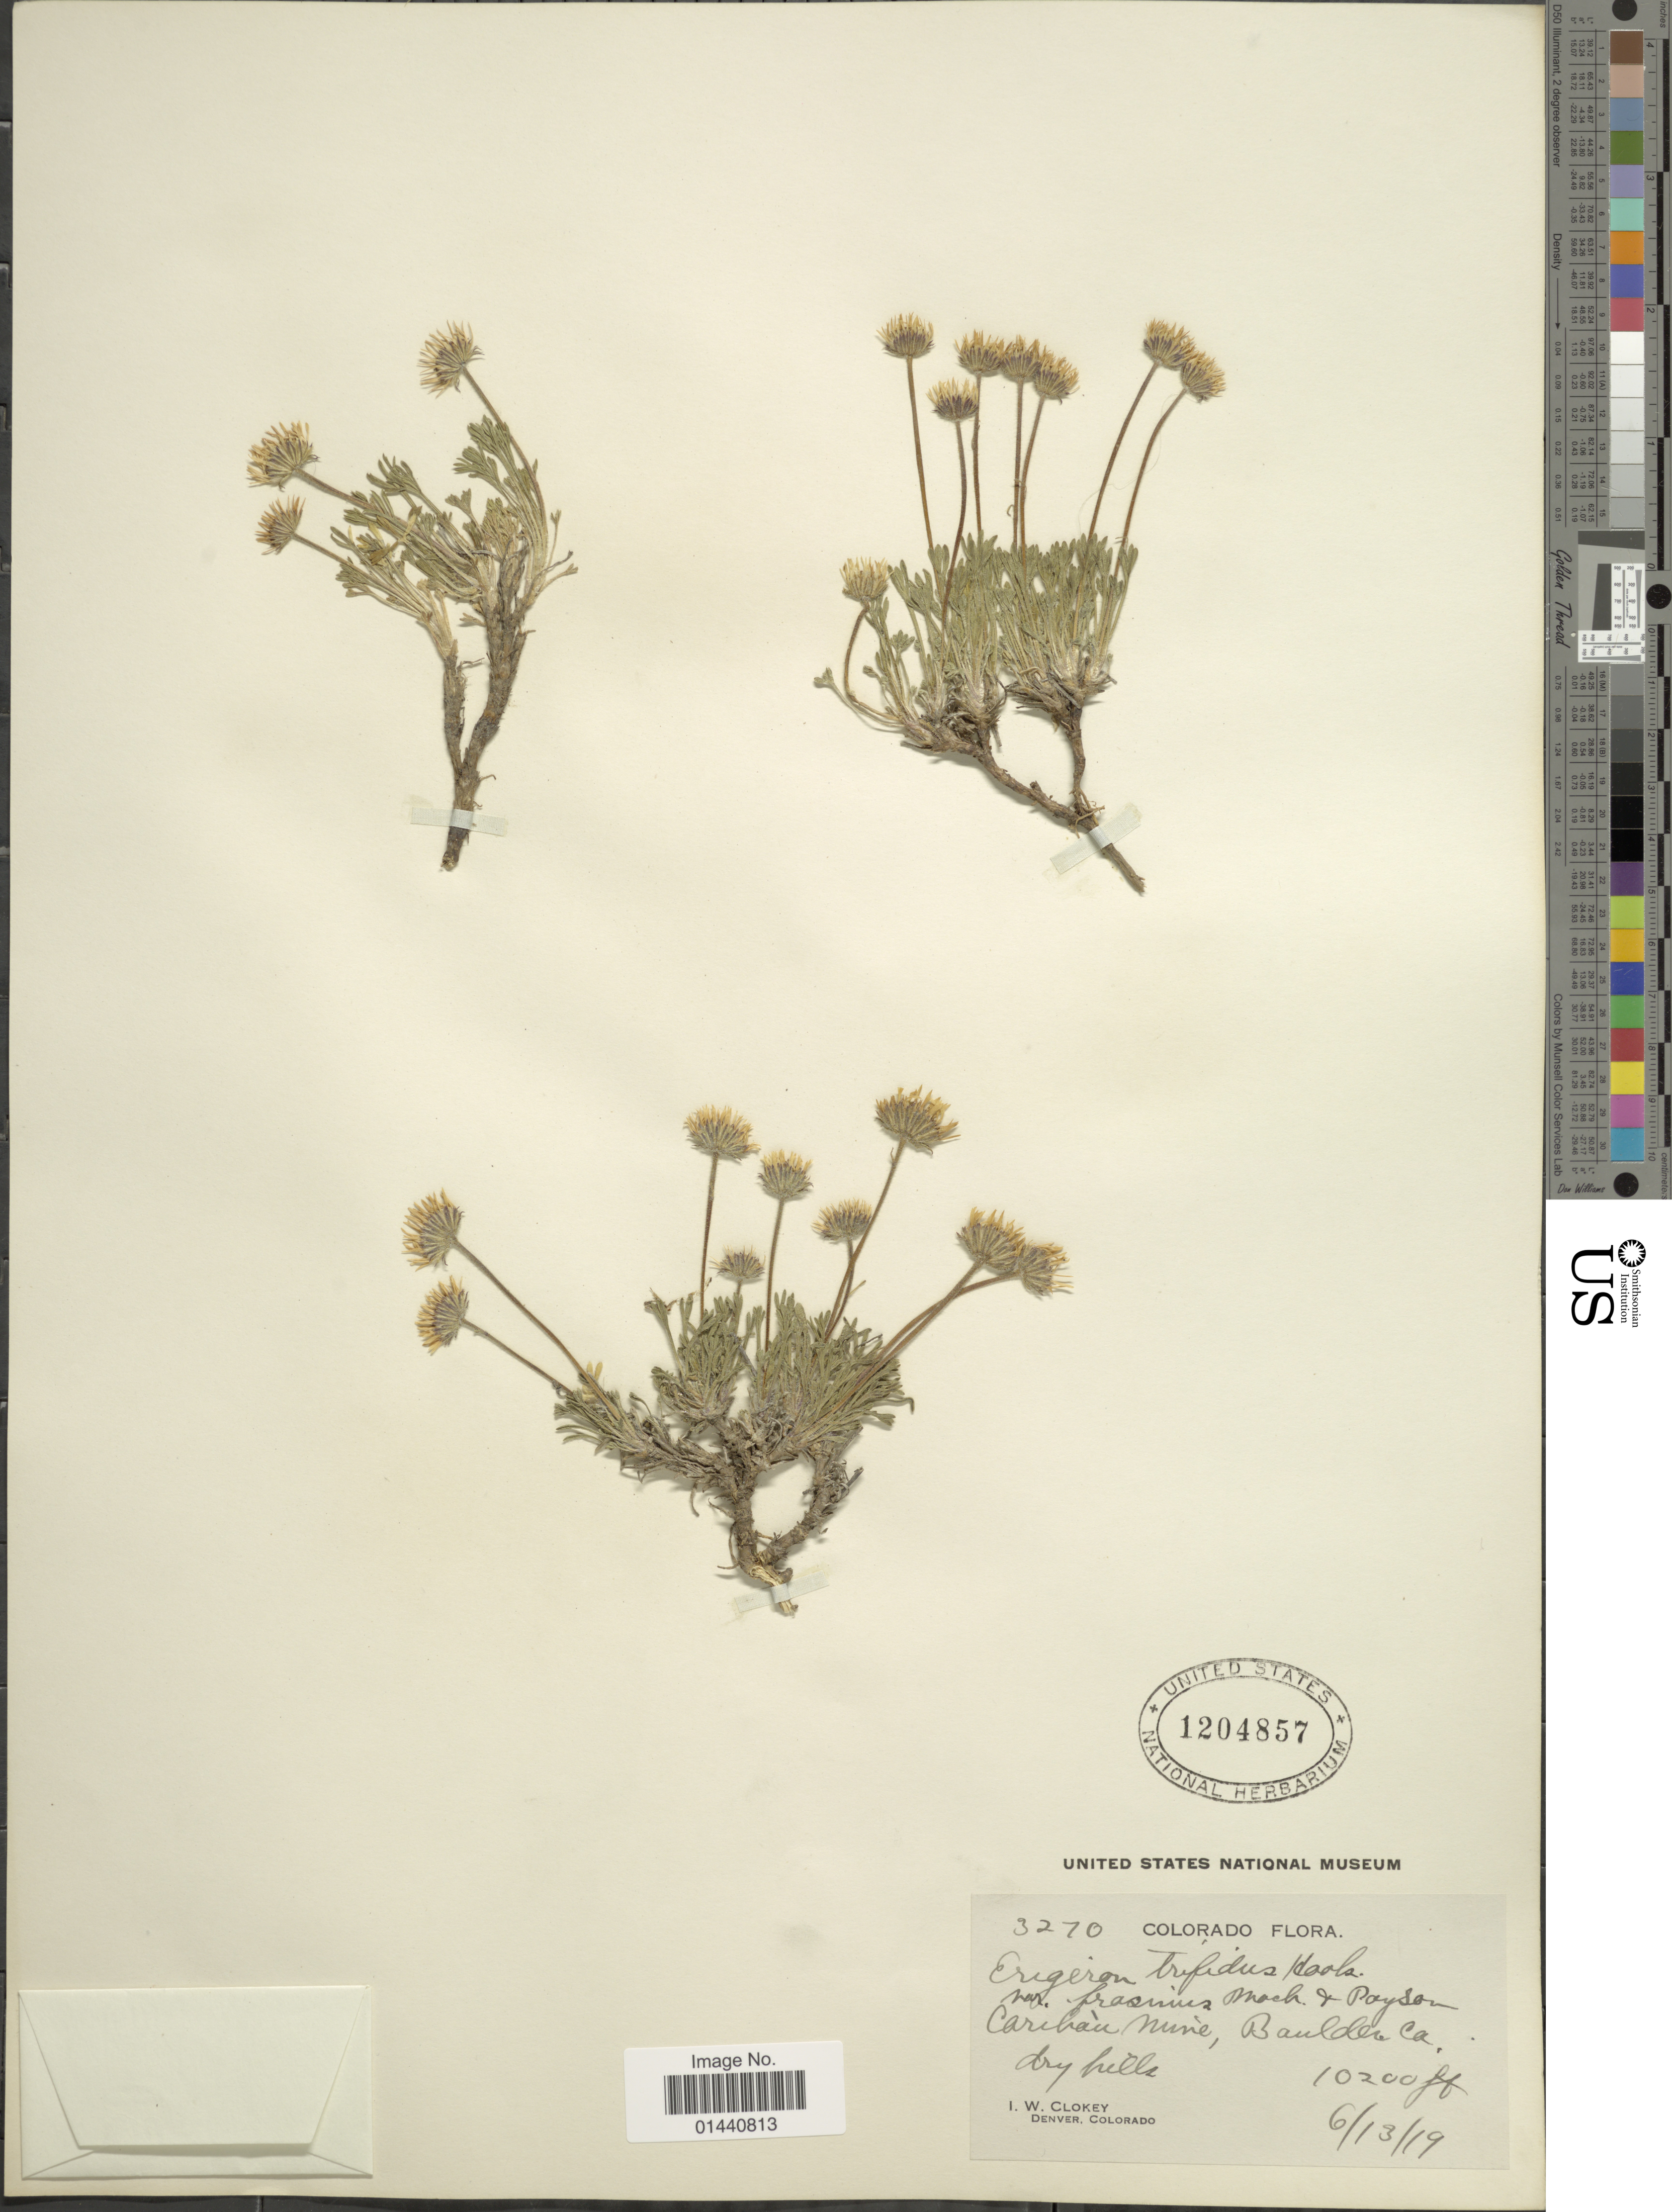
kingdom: Plantae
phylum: Tracheophyta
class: Magnoliopsida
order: Asterales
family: Asteraceae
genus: Erigeron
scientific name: Erigeron trifidus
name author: Hook.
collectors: I. W. Clokey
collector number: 3270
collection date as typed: Transcribed d/m/y: 13/6/19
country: United States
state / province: Colorado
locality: Cariban mine, Boulder Ca.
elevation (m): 3109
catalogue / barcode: US 1204857